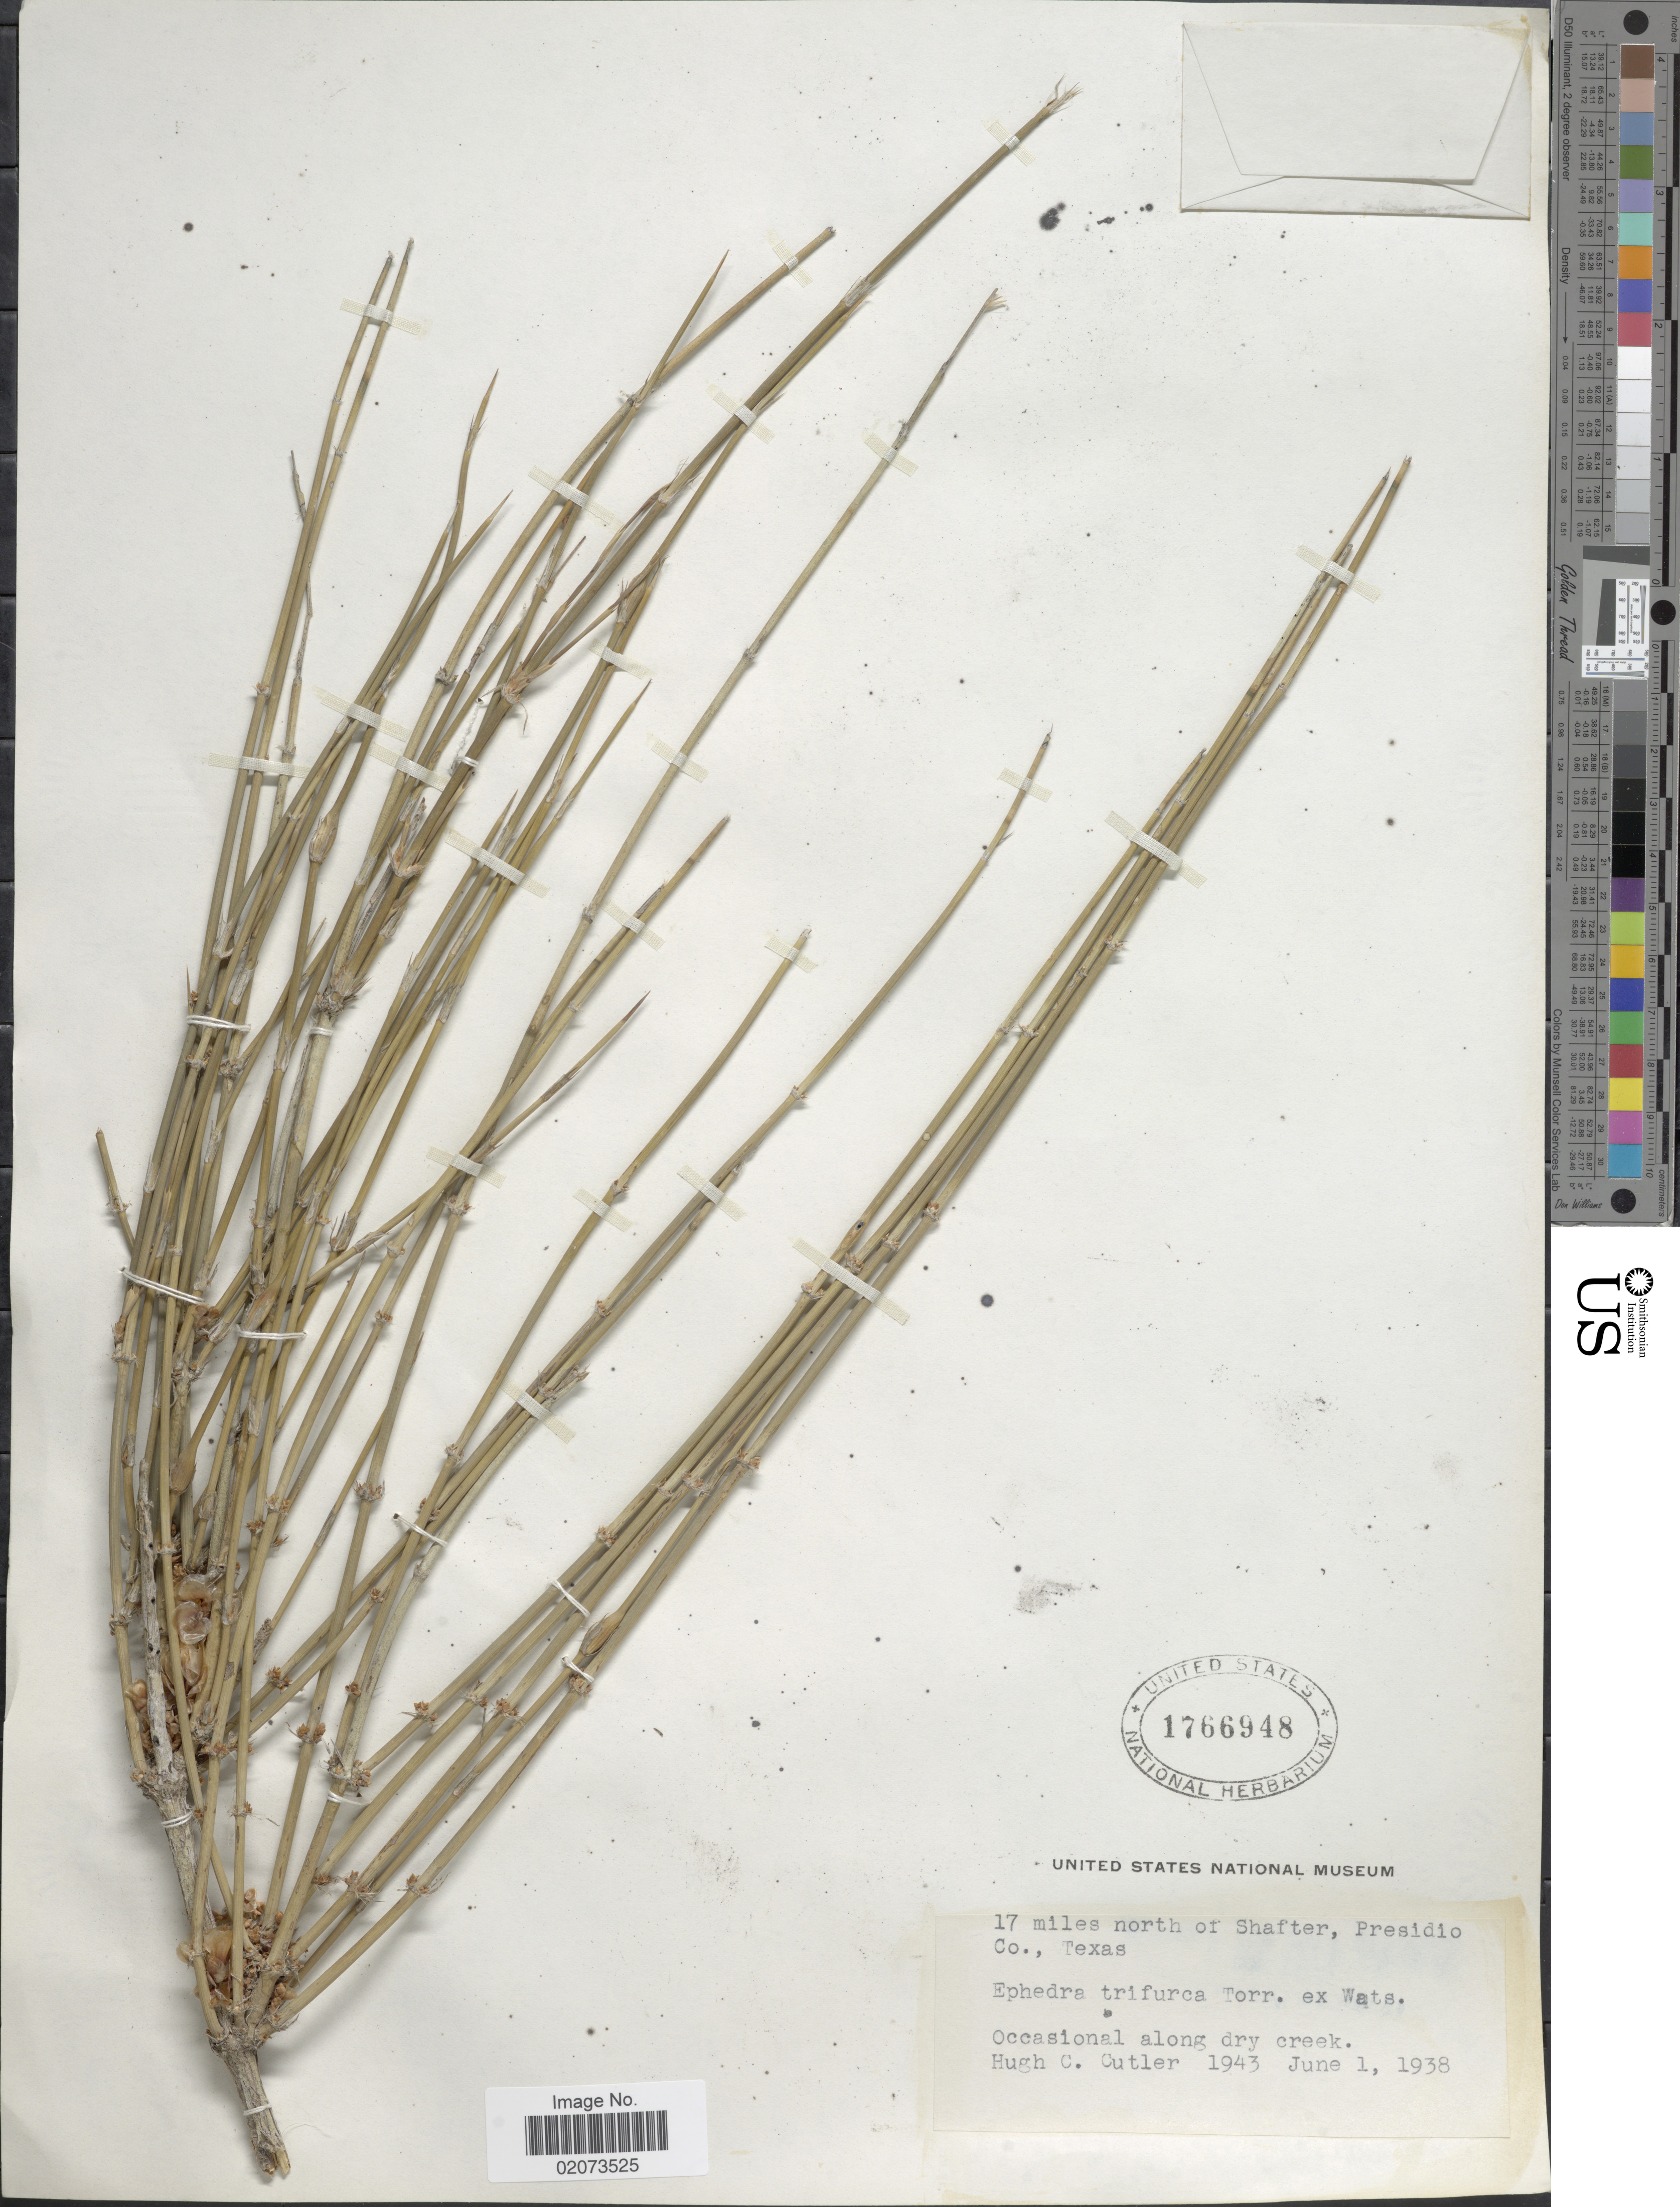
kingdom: Plantae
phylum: Tracheophyta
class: Gnetopsida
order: Ephedrales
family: Ephedraceae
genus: Ephedra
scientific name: Ephedra trifurca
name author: Torr. ex S. Watson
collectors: H. C. Cutler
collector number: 1943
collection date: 1938-06-01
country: United States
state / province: Texas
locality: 17 miles north of Shafter, Presidio Co., occasional along dry creek.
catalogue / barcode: US 1766948